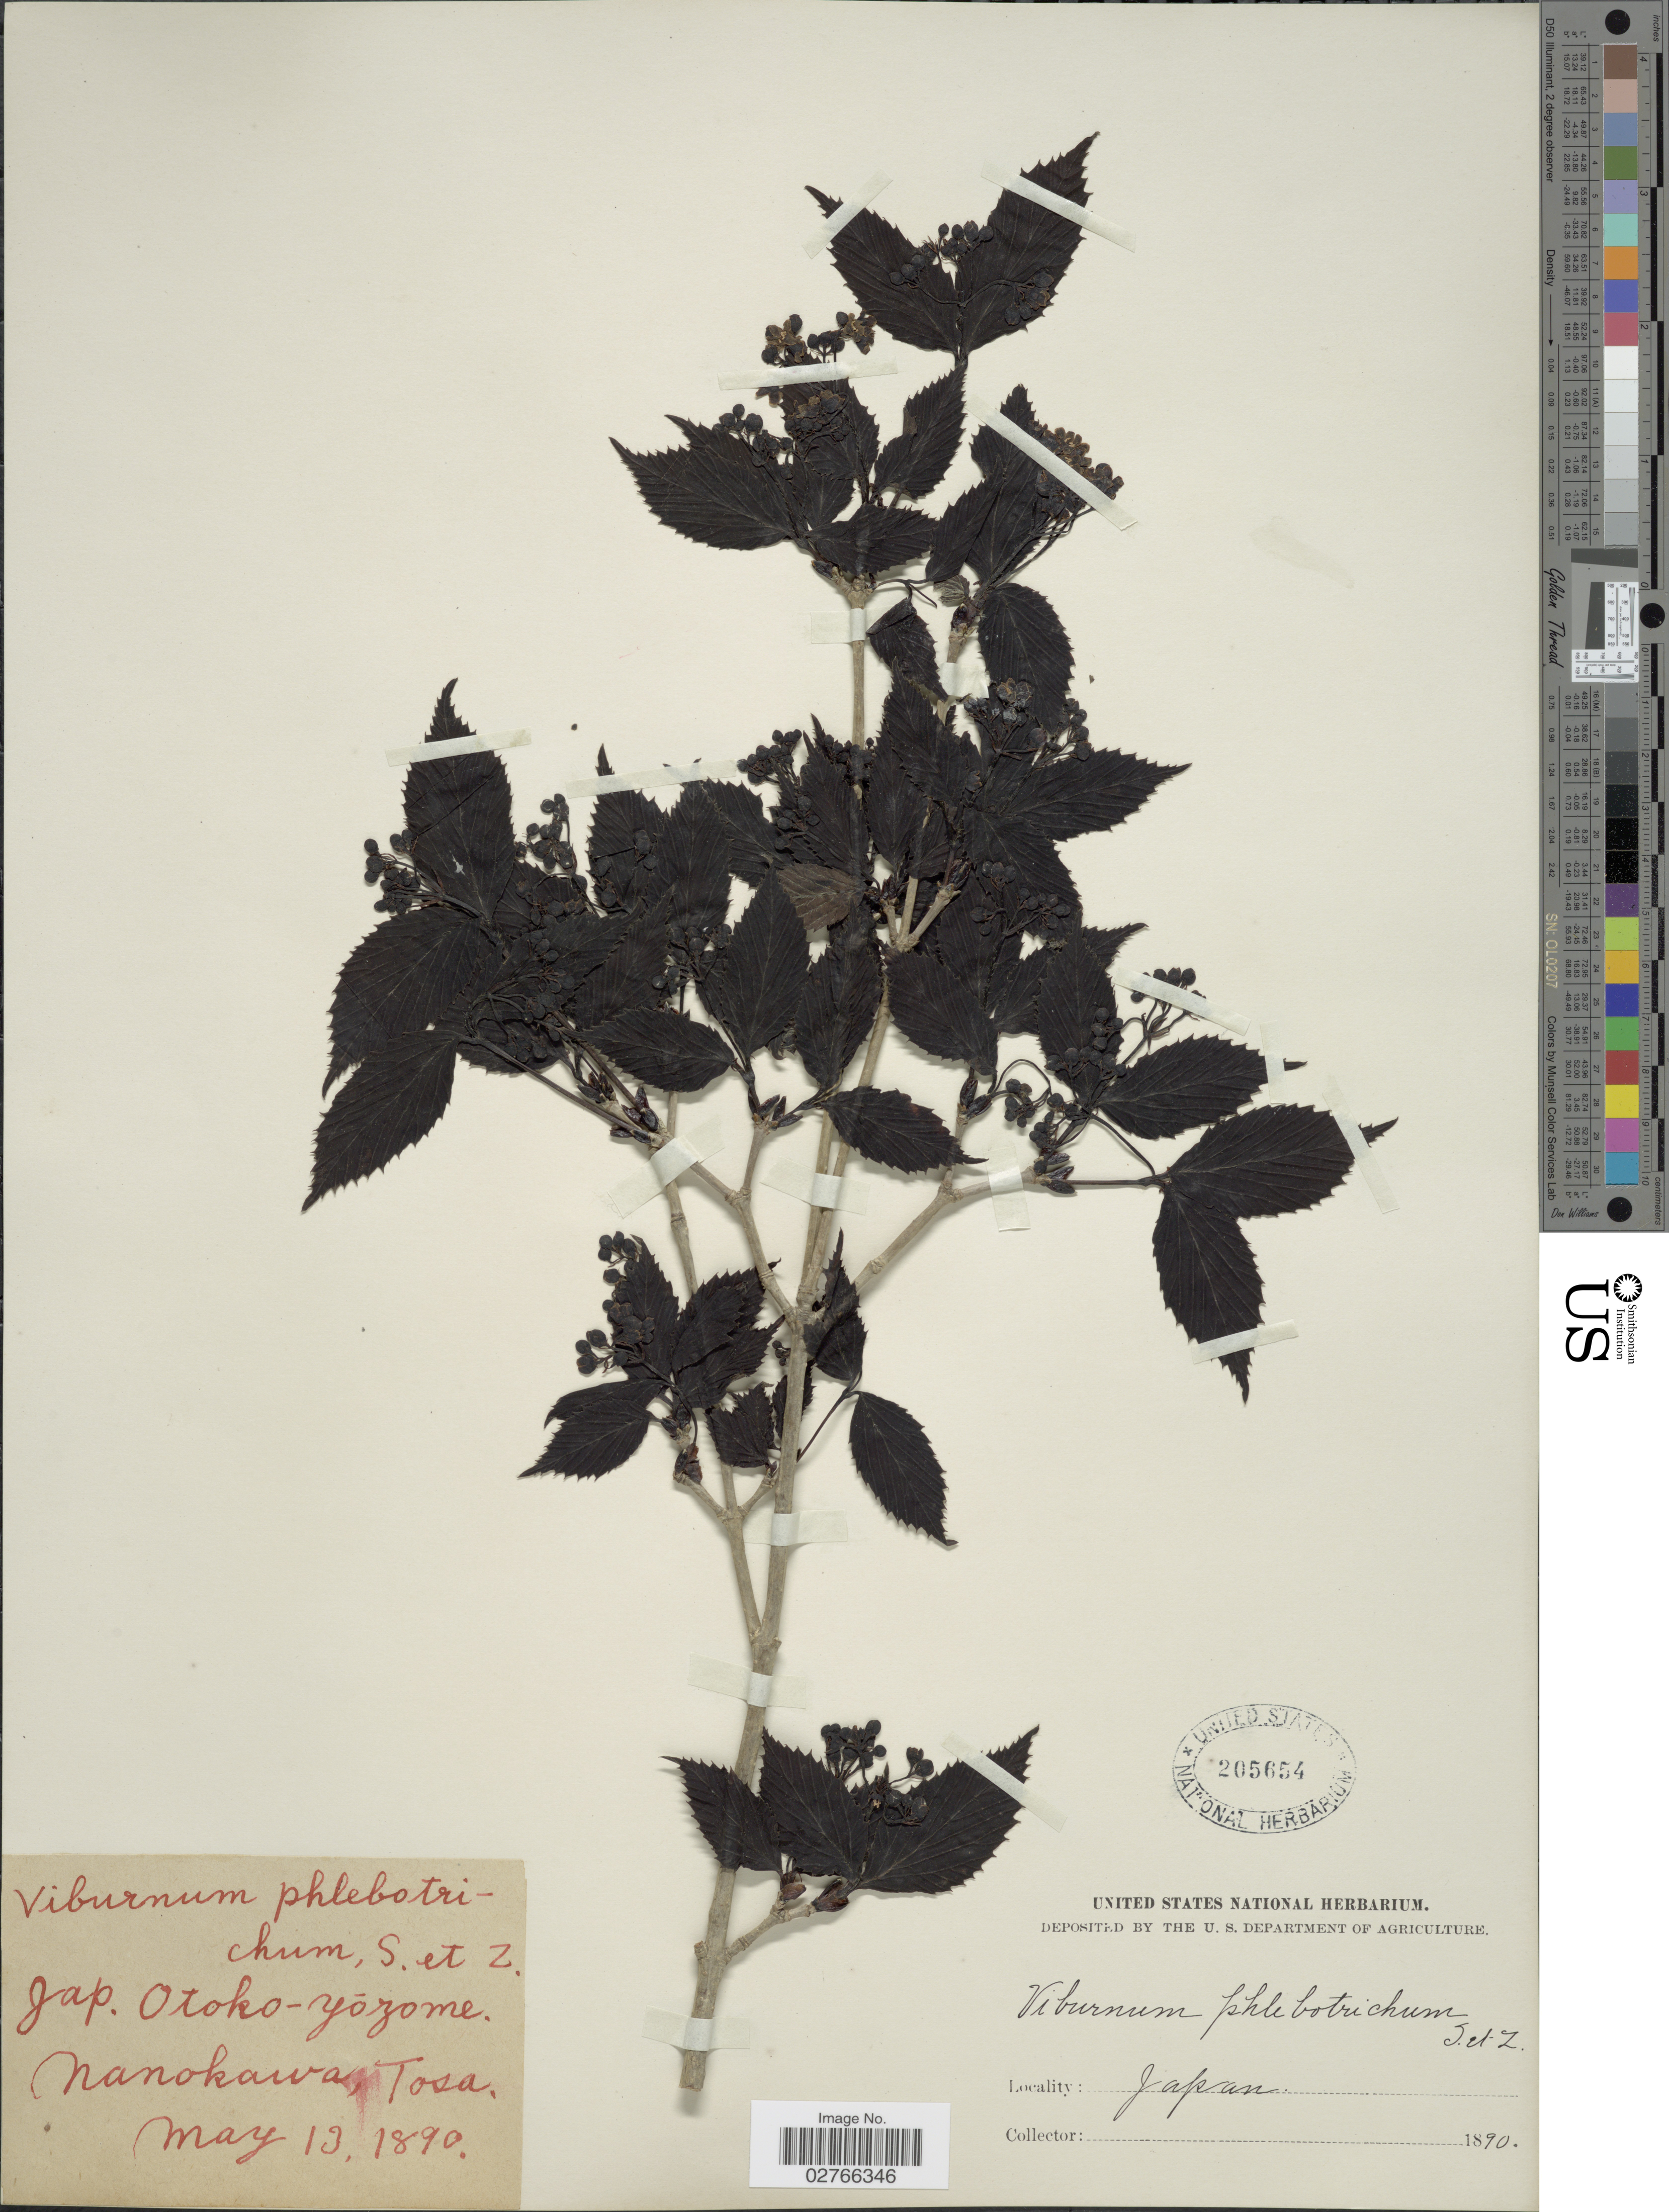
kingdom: Plantae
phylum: Tracheophyta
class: Magnoliopsida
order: Dipsacales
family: Viburnaceae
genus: Viburnum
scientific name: Viburnum phlebotrichum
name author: Siebold & Zucc.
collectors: ex herb. United States National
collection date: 1890-05-13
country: Japan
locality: Nanokawa, Tosa.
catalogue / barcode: US 205654